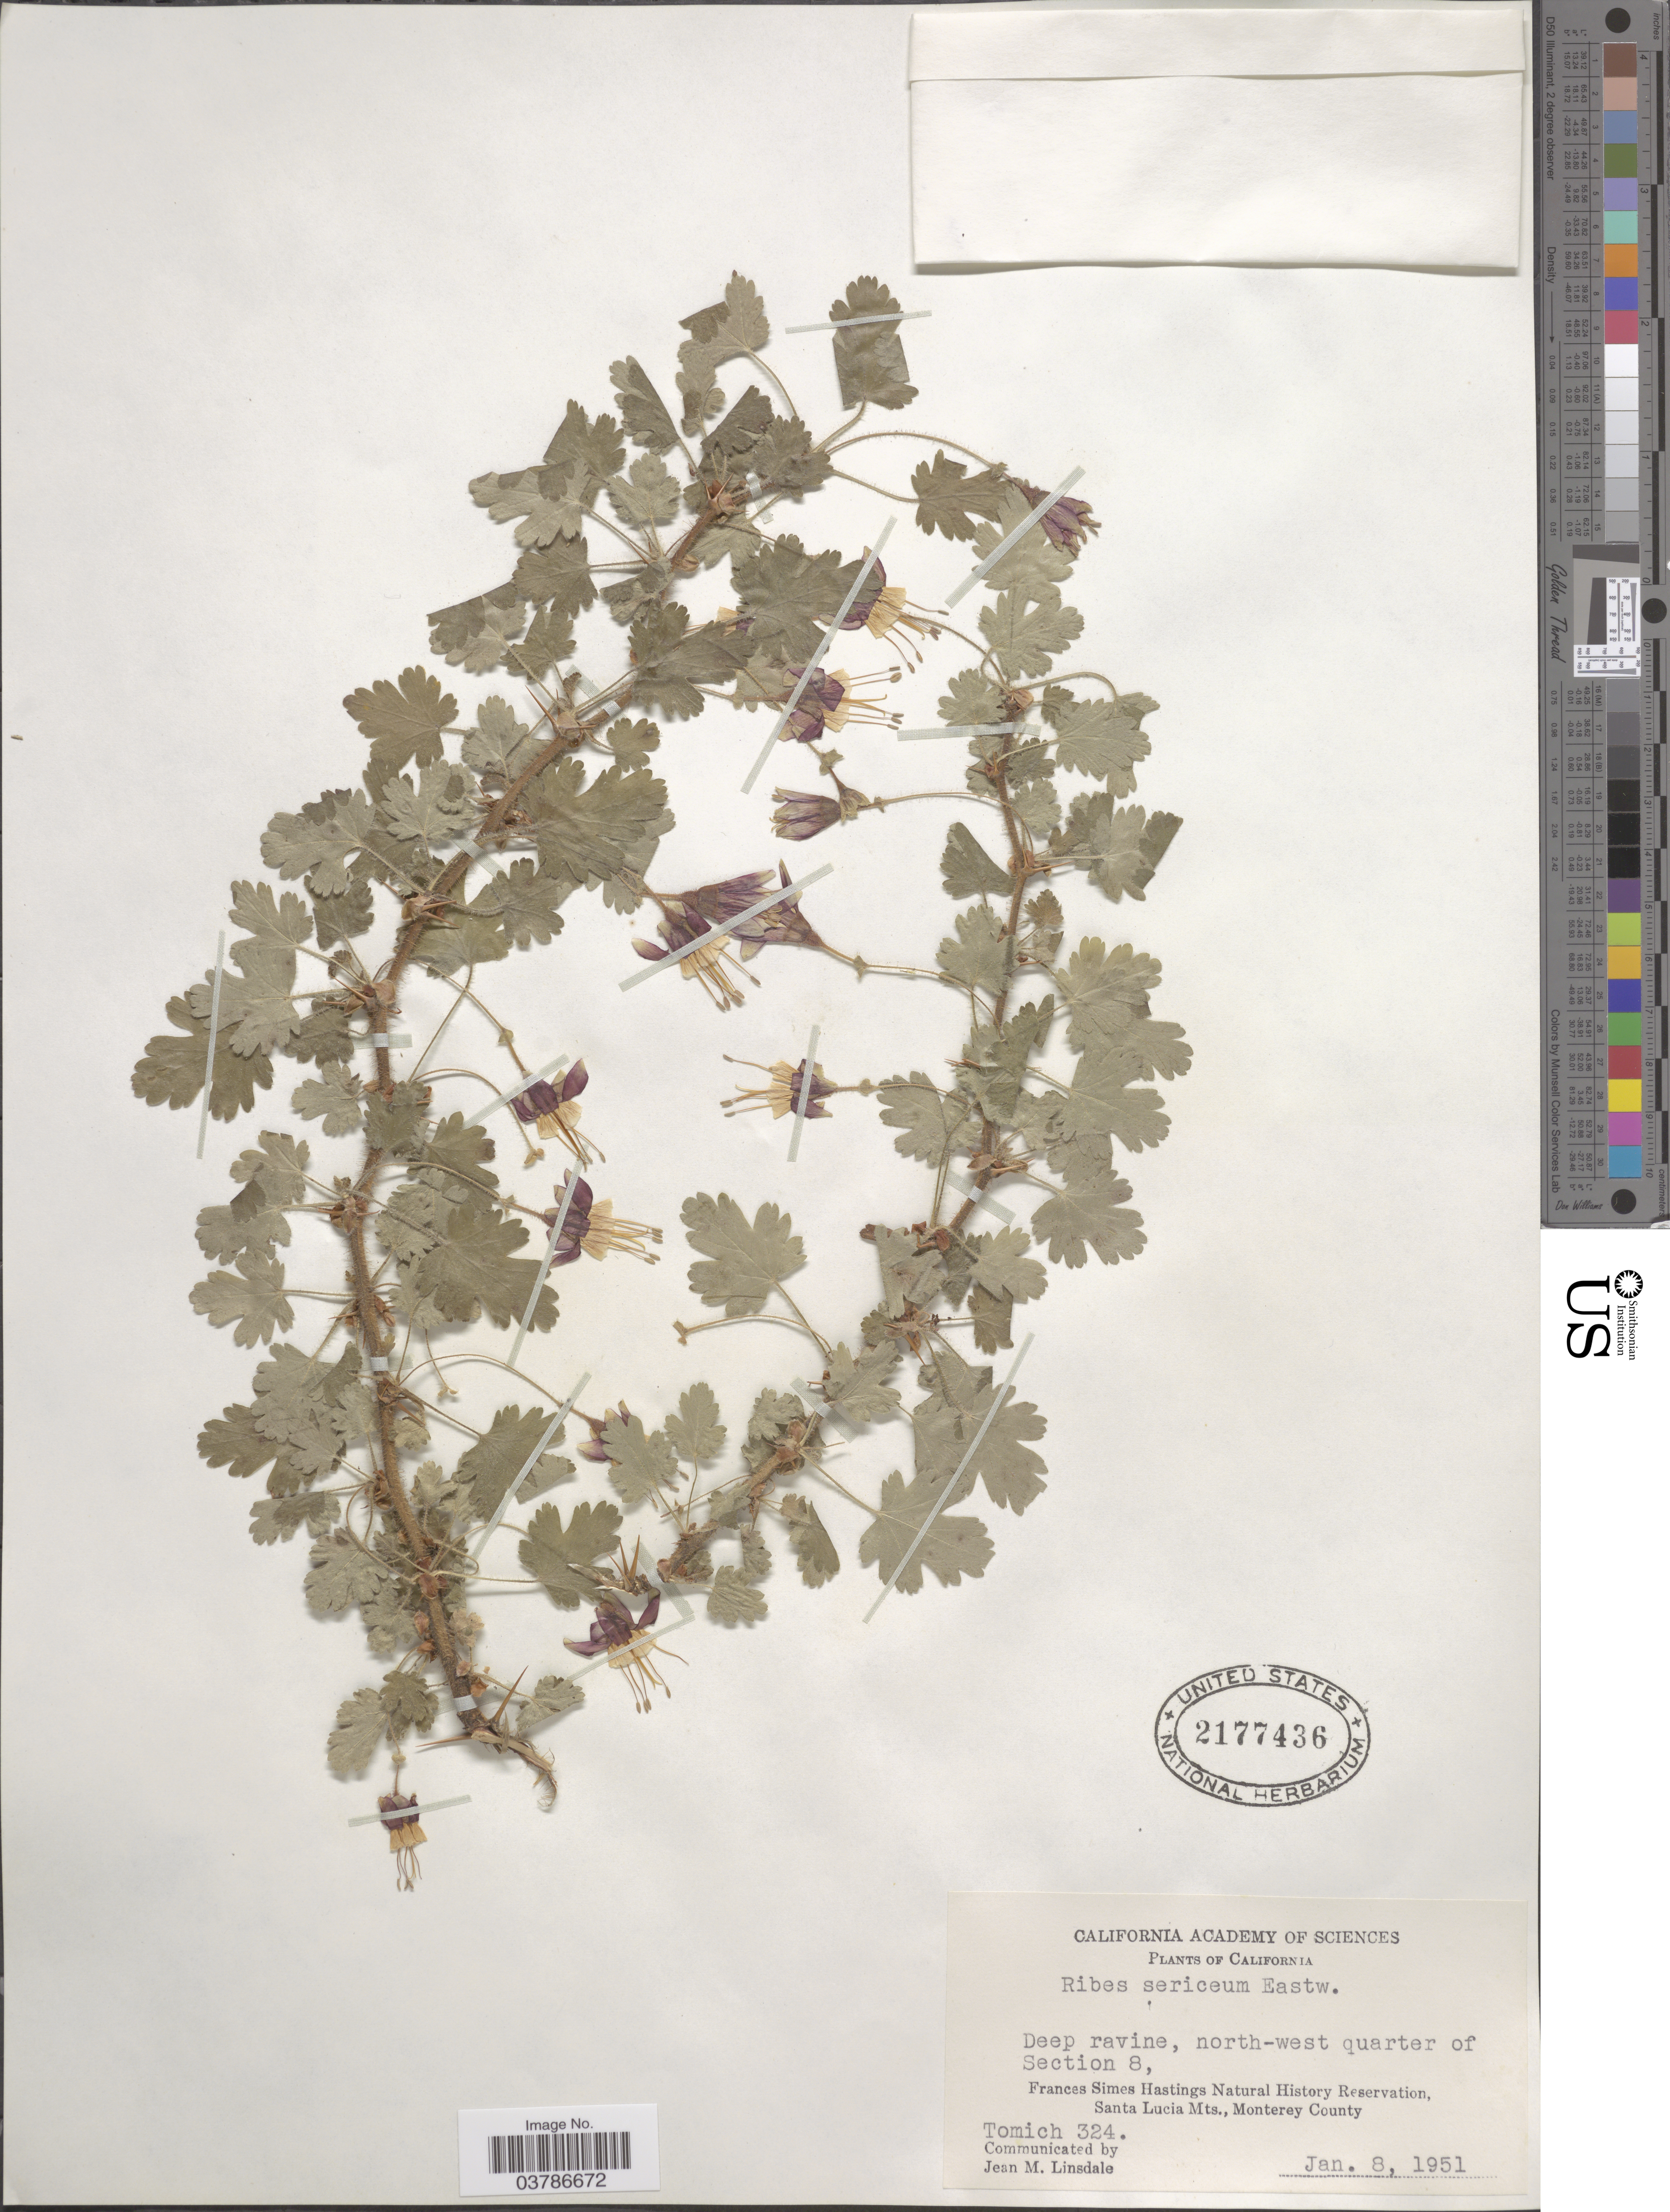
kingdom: Plantae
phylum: Tracheophyta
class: Magnoliopsida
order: Saxifragales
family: Grossulariaceae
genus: Ribes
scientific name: Ribes sericeum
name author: Eastw.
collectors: Tomich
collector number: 324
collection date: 1951-01-08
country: United States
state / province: California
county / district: Monterey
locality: Deep ravine, north-west quarter of Section 8, Frances Simes Hastings Natural History Reservation, Santa Lucia Mts., Monterey County.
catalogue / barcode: US 2177436